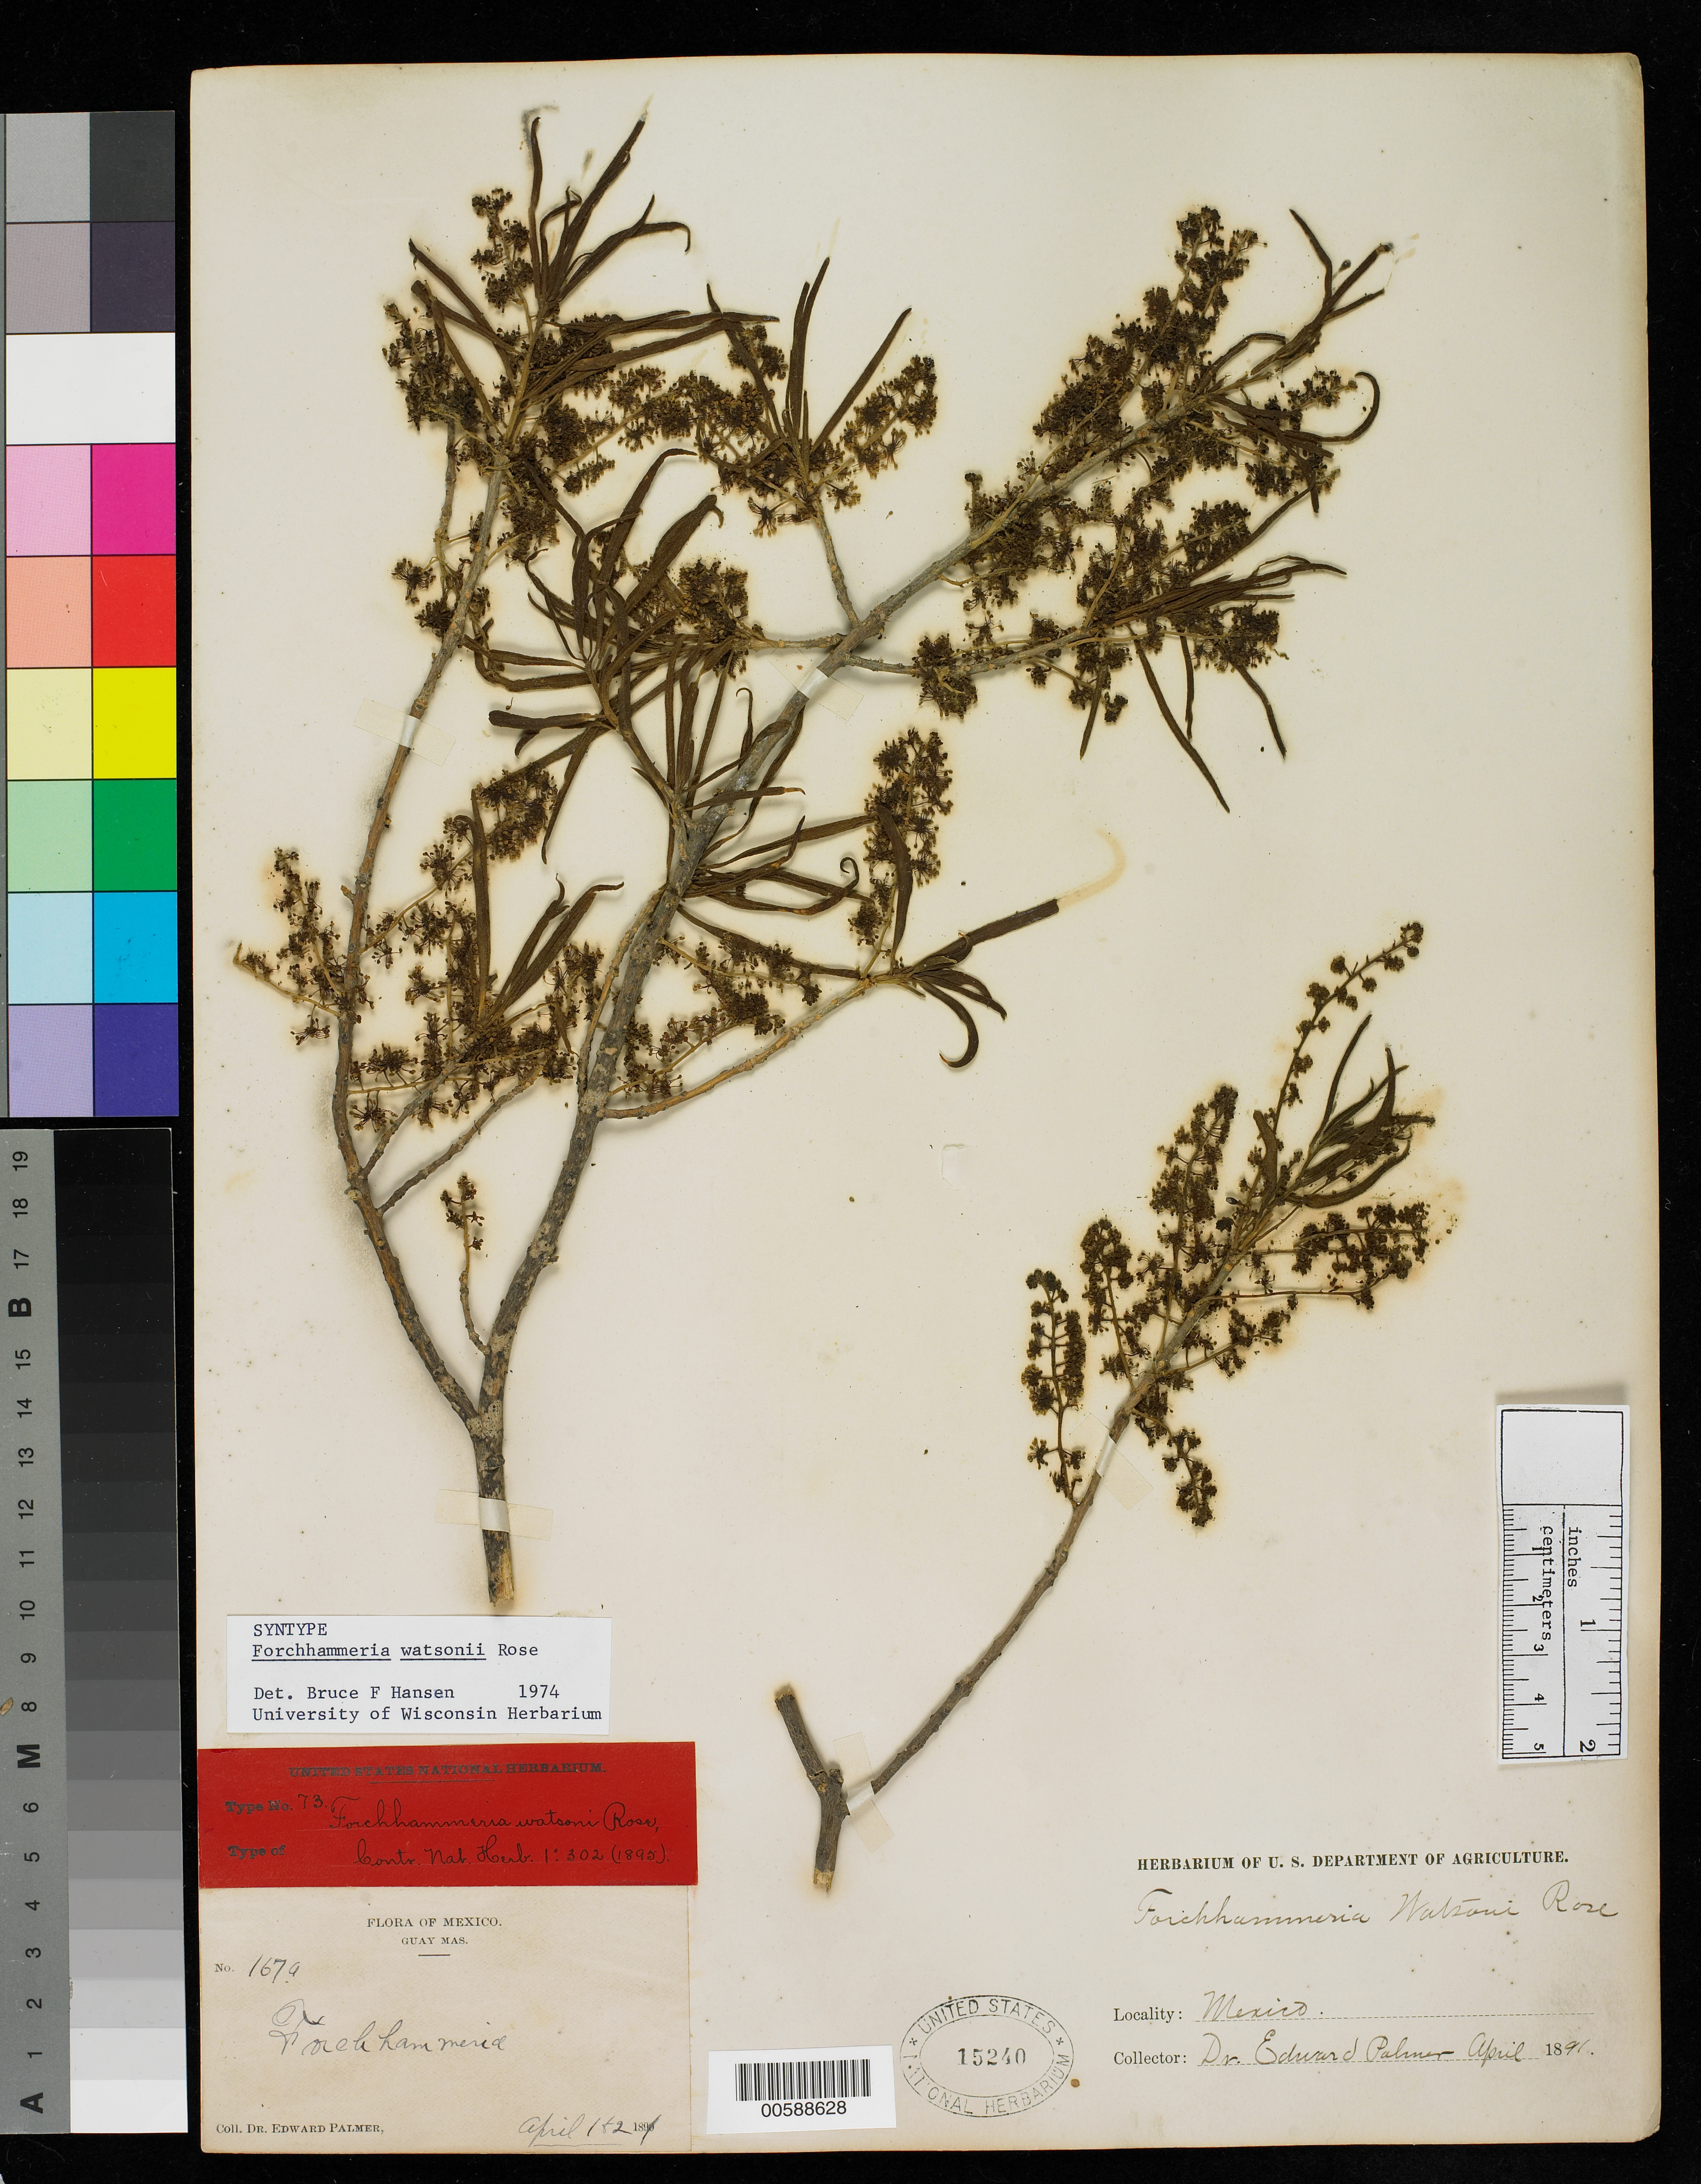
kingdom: Plantae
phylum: Tracheophyta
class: Magnoliopsida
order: Brassicales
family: Stixaceae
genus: Forchhammeria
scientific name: Forchhammeria watsonii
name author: Rose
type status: Syntype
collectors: E. Palmer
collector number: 167 a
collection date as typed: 01 Apr 1891 and 02 Apr 1891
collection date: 1891-04-01,1891-04-02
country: Mexico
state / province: Sonora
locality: Guaymas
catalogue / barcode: US 15240